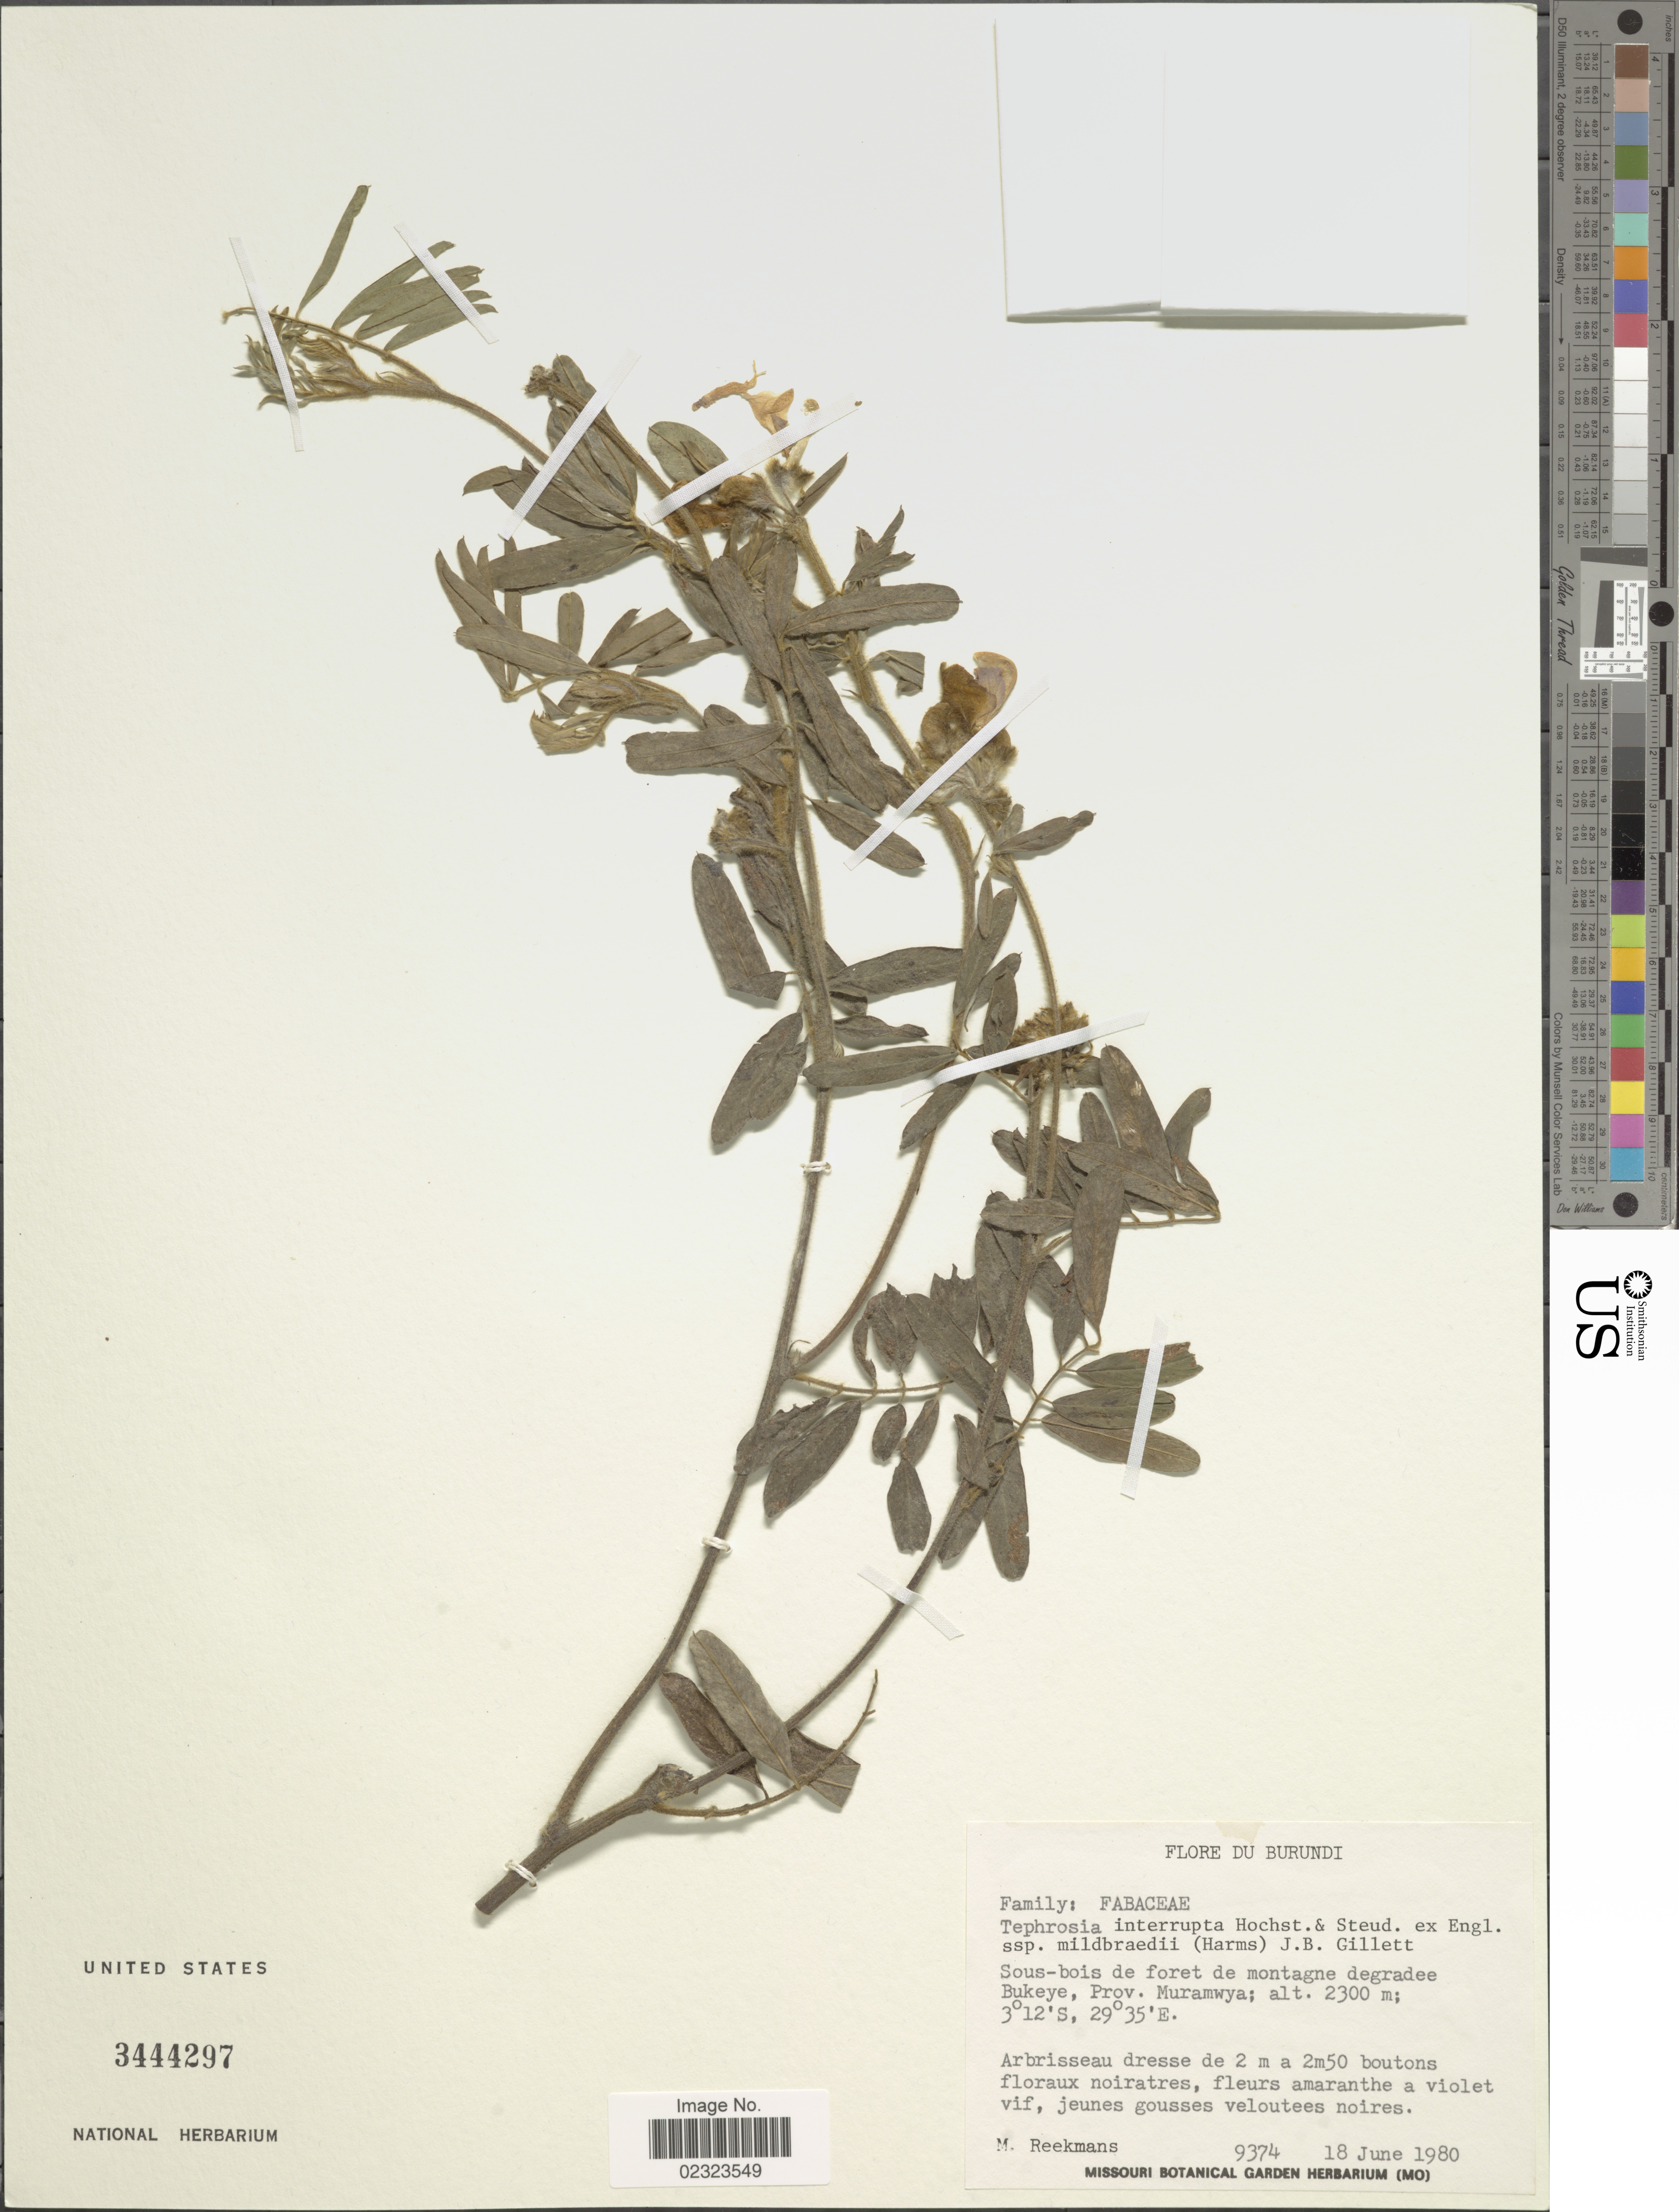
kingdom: Plantae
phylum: Tracheophyta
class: Magnoliopsida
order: Fabales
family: Fabaceae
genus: Tephrosia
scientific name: Tephrosia interrupta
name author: Hochst. & Steud. ex Engl.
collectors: M. Reekmans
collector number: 9374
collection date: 1980-06-18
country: Burundi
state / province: Muramvya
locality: Sous-bois de foret de montagne degradee Bukeye.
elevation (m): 2300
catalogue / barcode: US 3444297